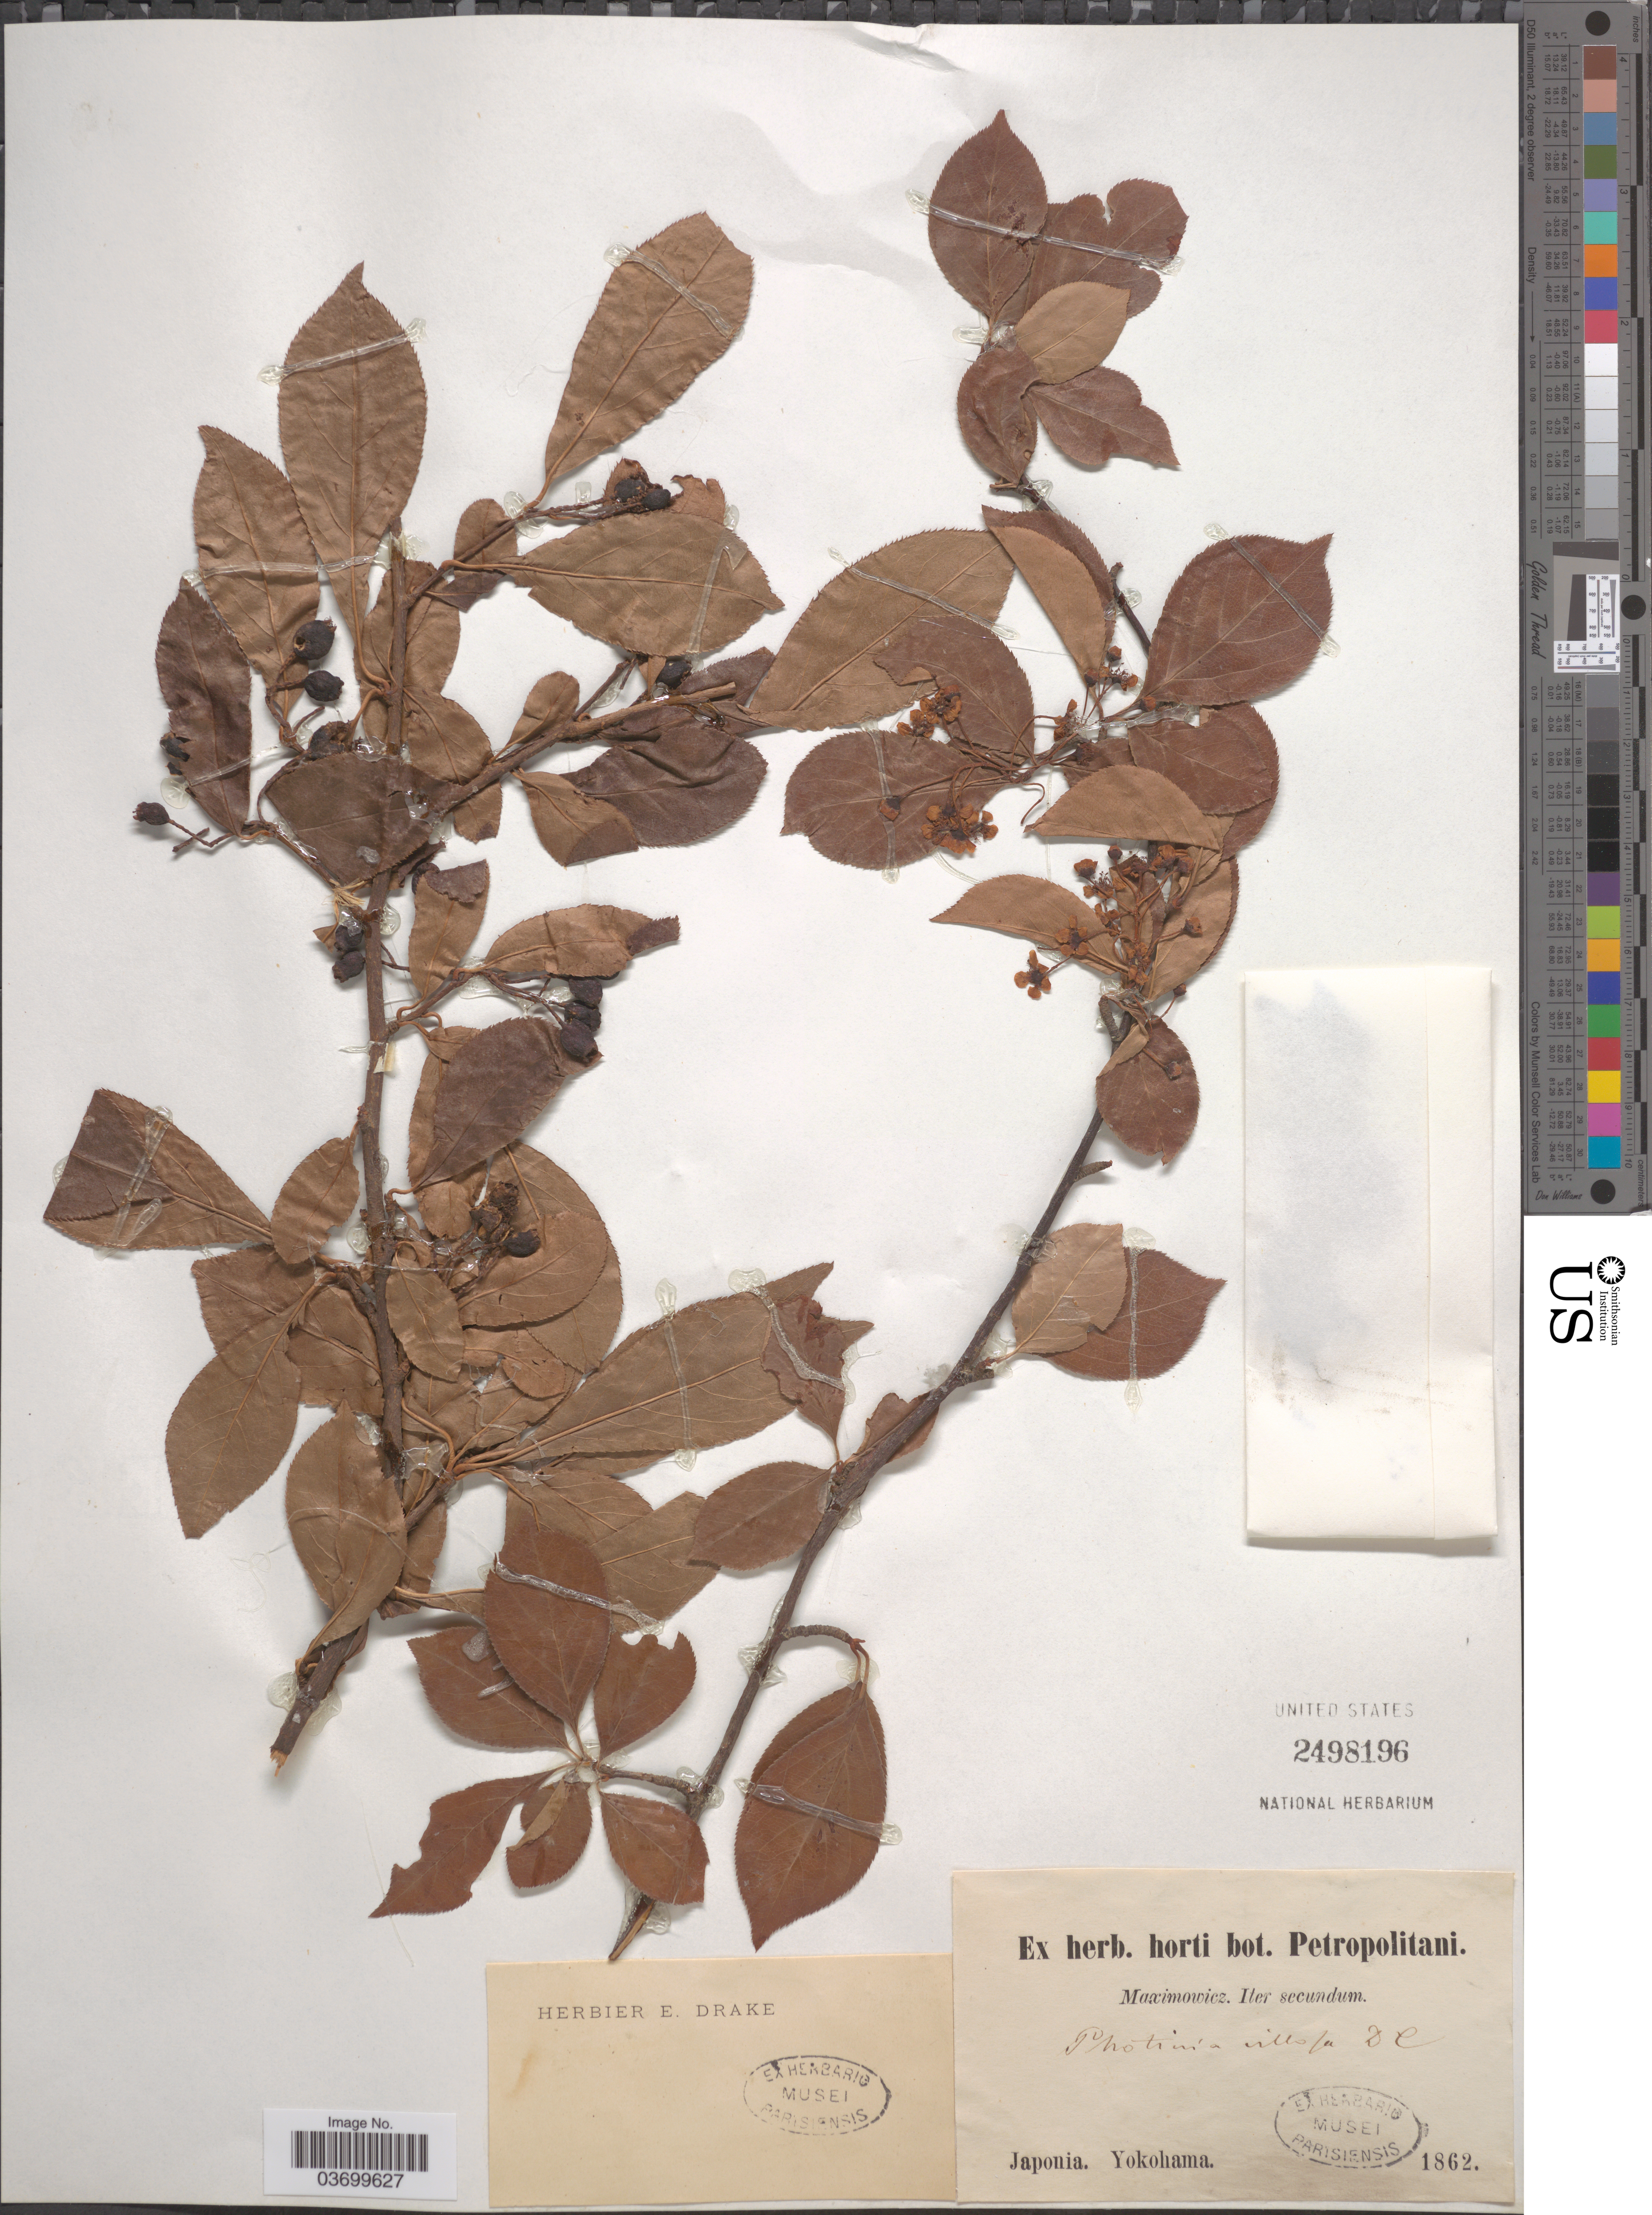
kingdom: Plantae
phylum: Tracheophyta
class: Magnoliopsida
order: Rosales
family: Rosaceae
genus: Photinia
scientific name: Photinia villosa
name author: (DC.) Thunb.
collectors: Maximowicz, --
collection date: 1862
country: Japan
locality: Yokohama.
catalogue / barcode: US 2498196